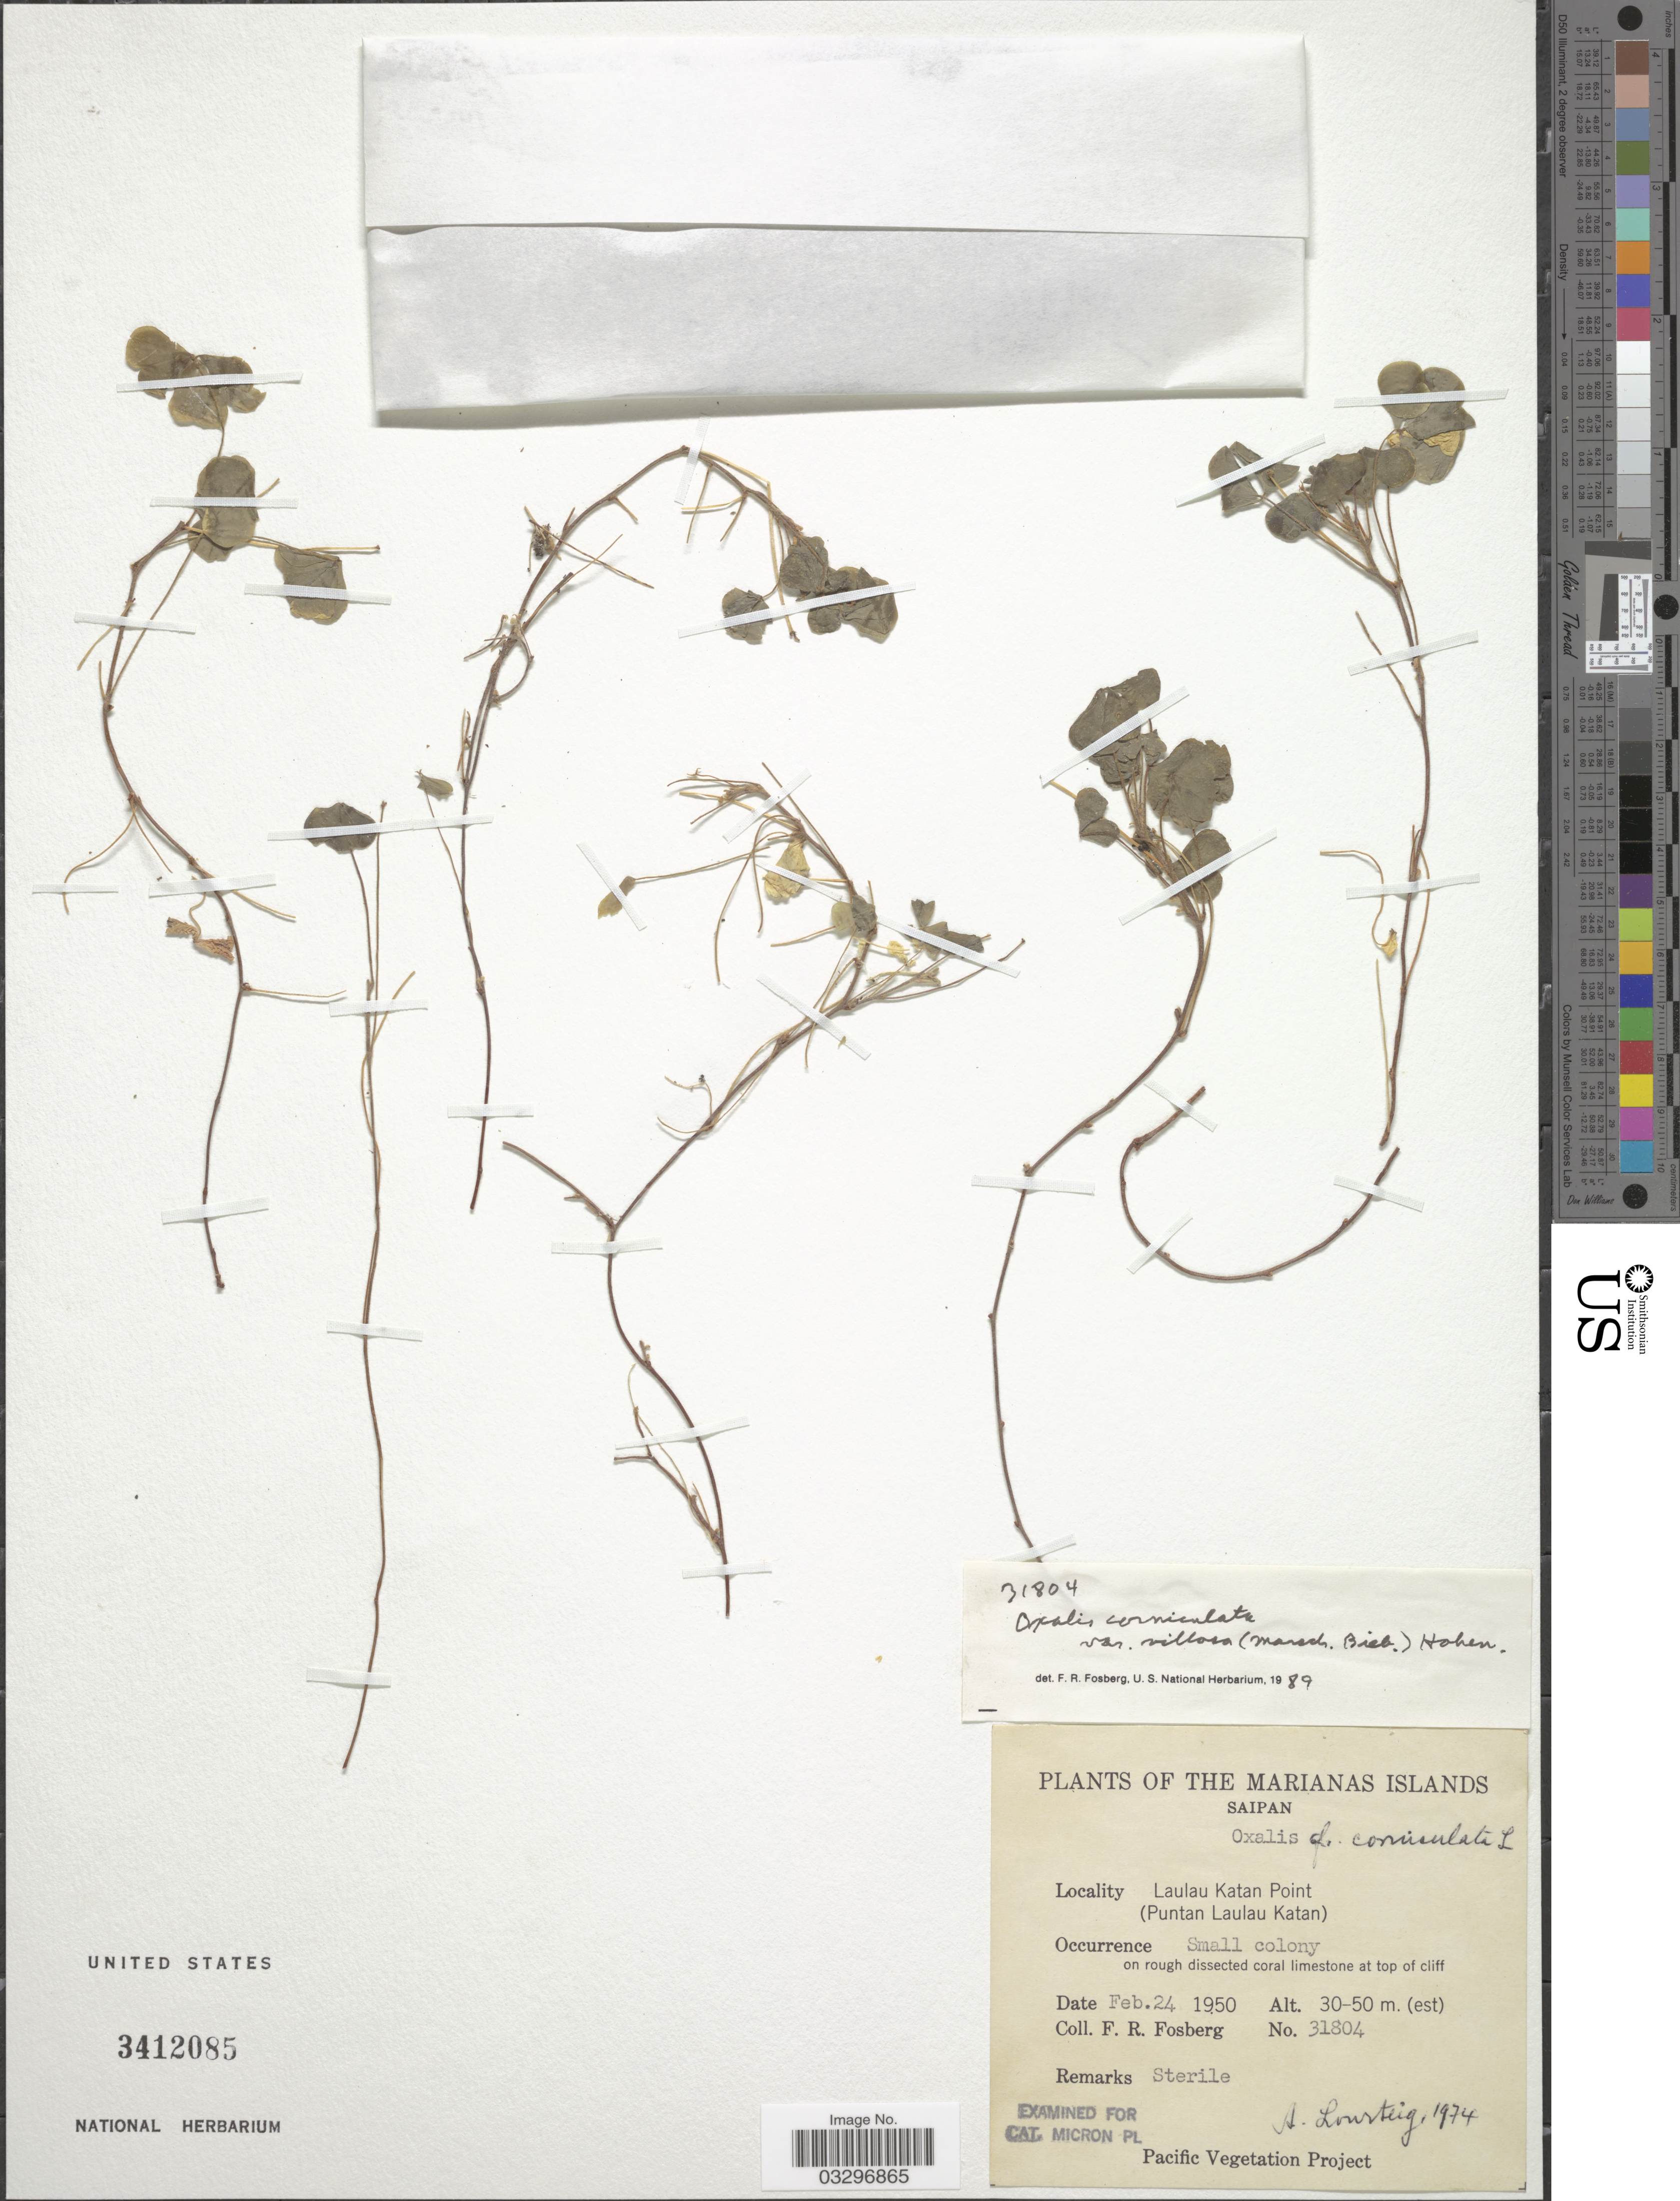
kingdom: Plantae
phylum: Tracheophyta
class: Magnoliopsida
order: Oxalidales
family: Oxalidaceae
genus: Oxalis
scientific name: Oxalis corniculata var. villosa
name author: (M. Bieb.) Hohen.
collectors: F. R. Fosberg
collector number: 31804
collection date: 1950-02-24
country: Northern Mariana Islands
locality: Marianas Islands. Saipan. Laulau Katan Point. (Puntan Laulau Katan).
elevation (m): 30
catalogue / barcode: US 3412085